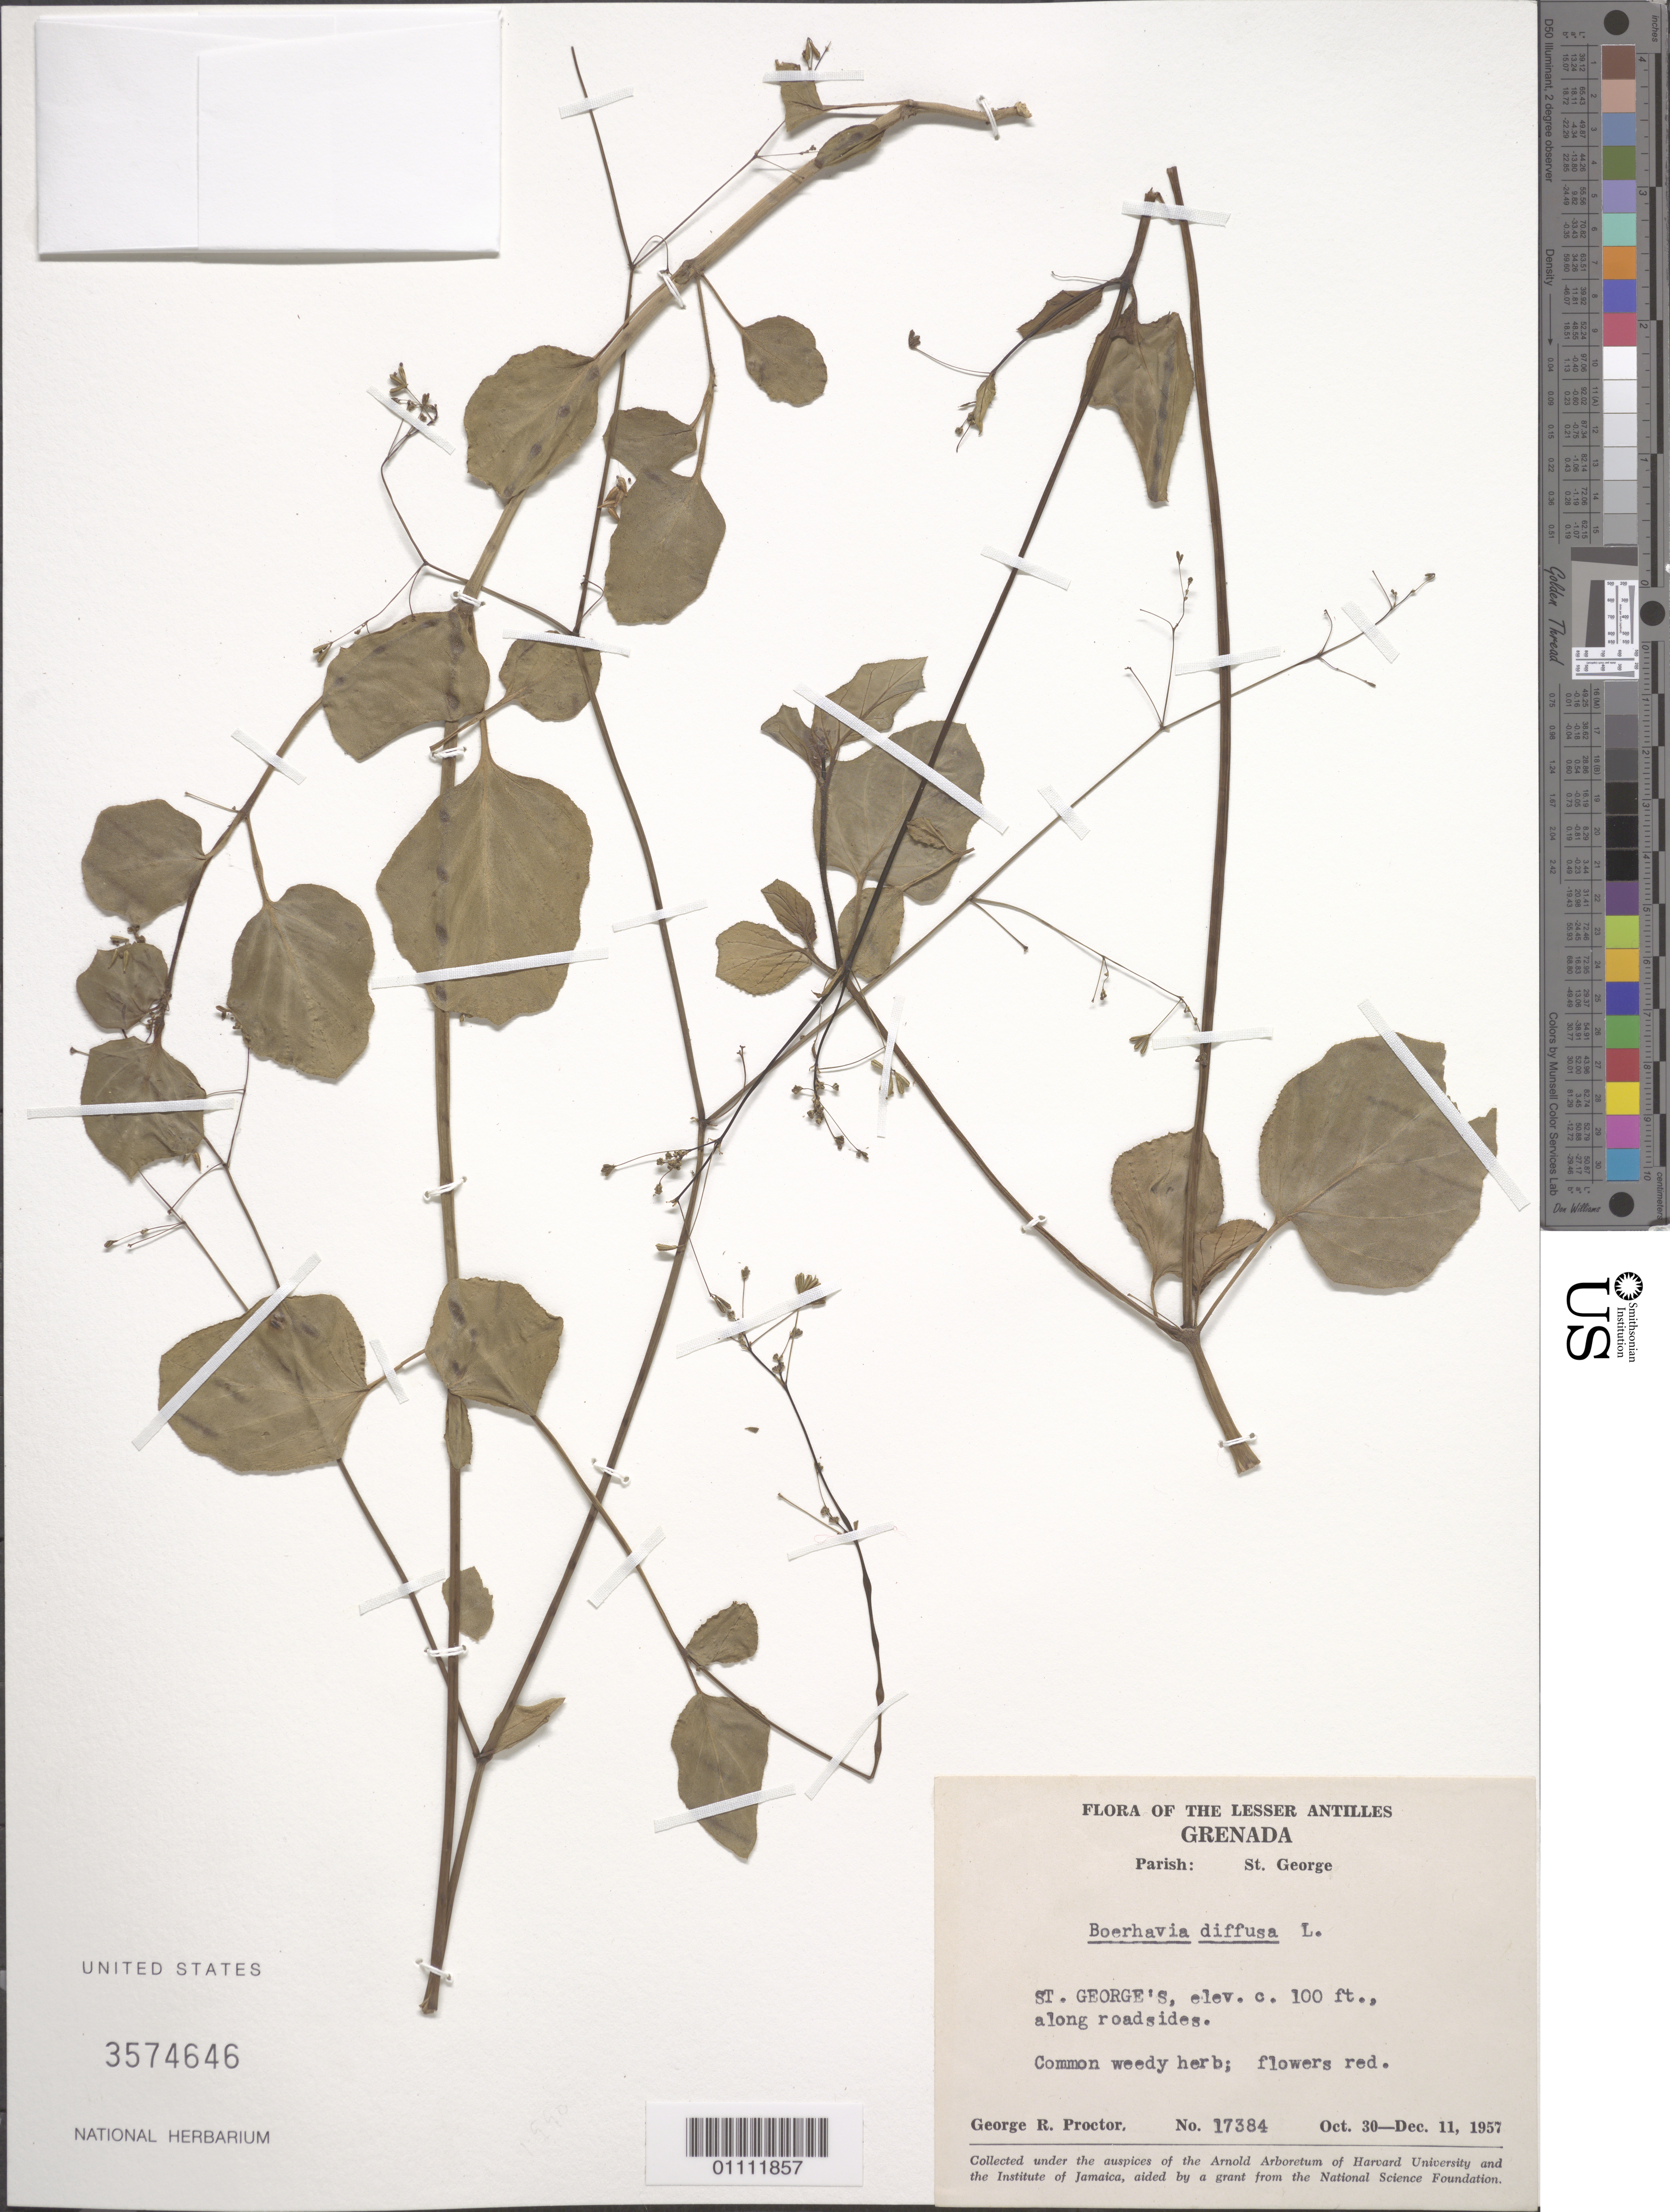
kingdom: Plantae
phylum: Tracheophyta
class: Magnoliopsida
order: Caryophyllales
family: Nyctaginaceae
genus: Boerhavia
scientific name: Boerhavia diffusa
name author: L.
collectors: G. R. Proctor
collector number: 17384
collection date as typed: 30 Oct 1957 to 11 Dec 1957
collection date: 1957-10-30/1957-12-11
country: Grenada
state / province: Saint George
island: Grenada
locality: St. George's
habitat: Along roadsides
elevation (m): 30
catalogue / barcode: US 3574646